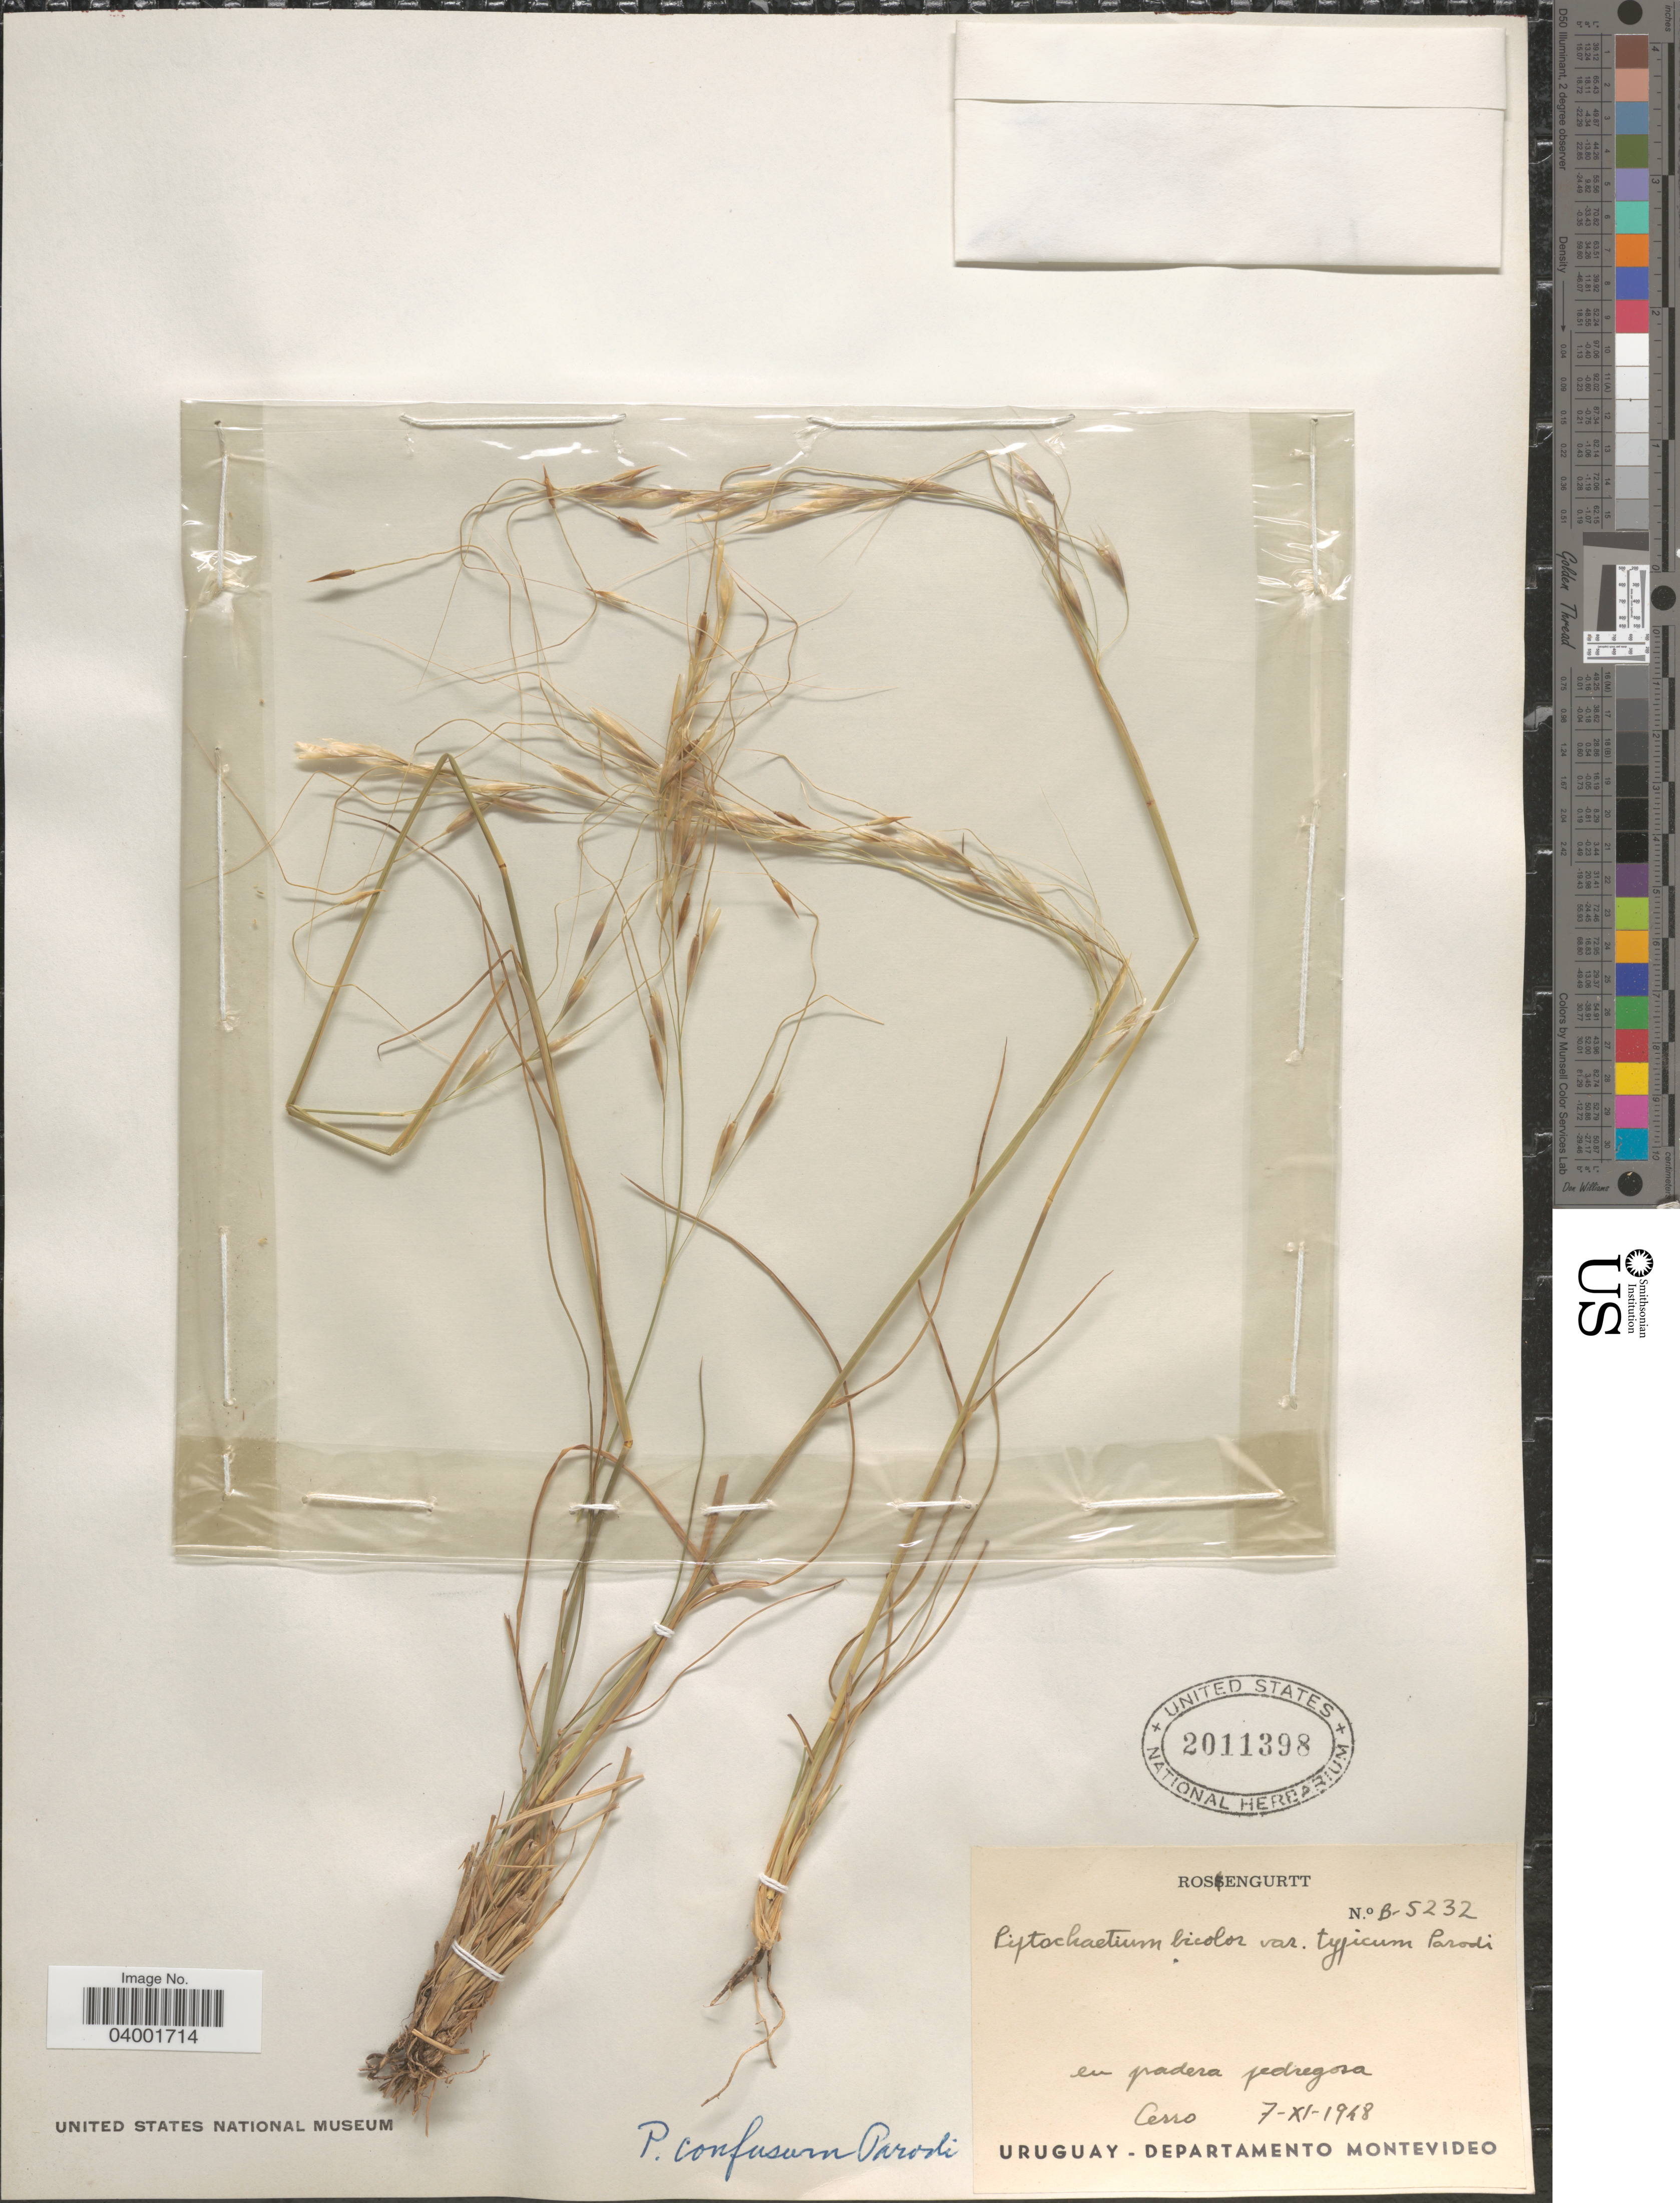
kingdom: Plantae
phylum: Tracheophyta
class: Liliopsida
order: Poales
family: Poaceae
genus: Piptochaetium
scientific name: Piptochaetium confusum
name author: Parodi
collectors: Rosengurtt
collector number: B5232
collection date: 1948-11-07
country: Uruguay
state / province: Montevideo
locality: Departamento Montevideo.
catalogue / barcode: US 2011398